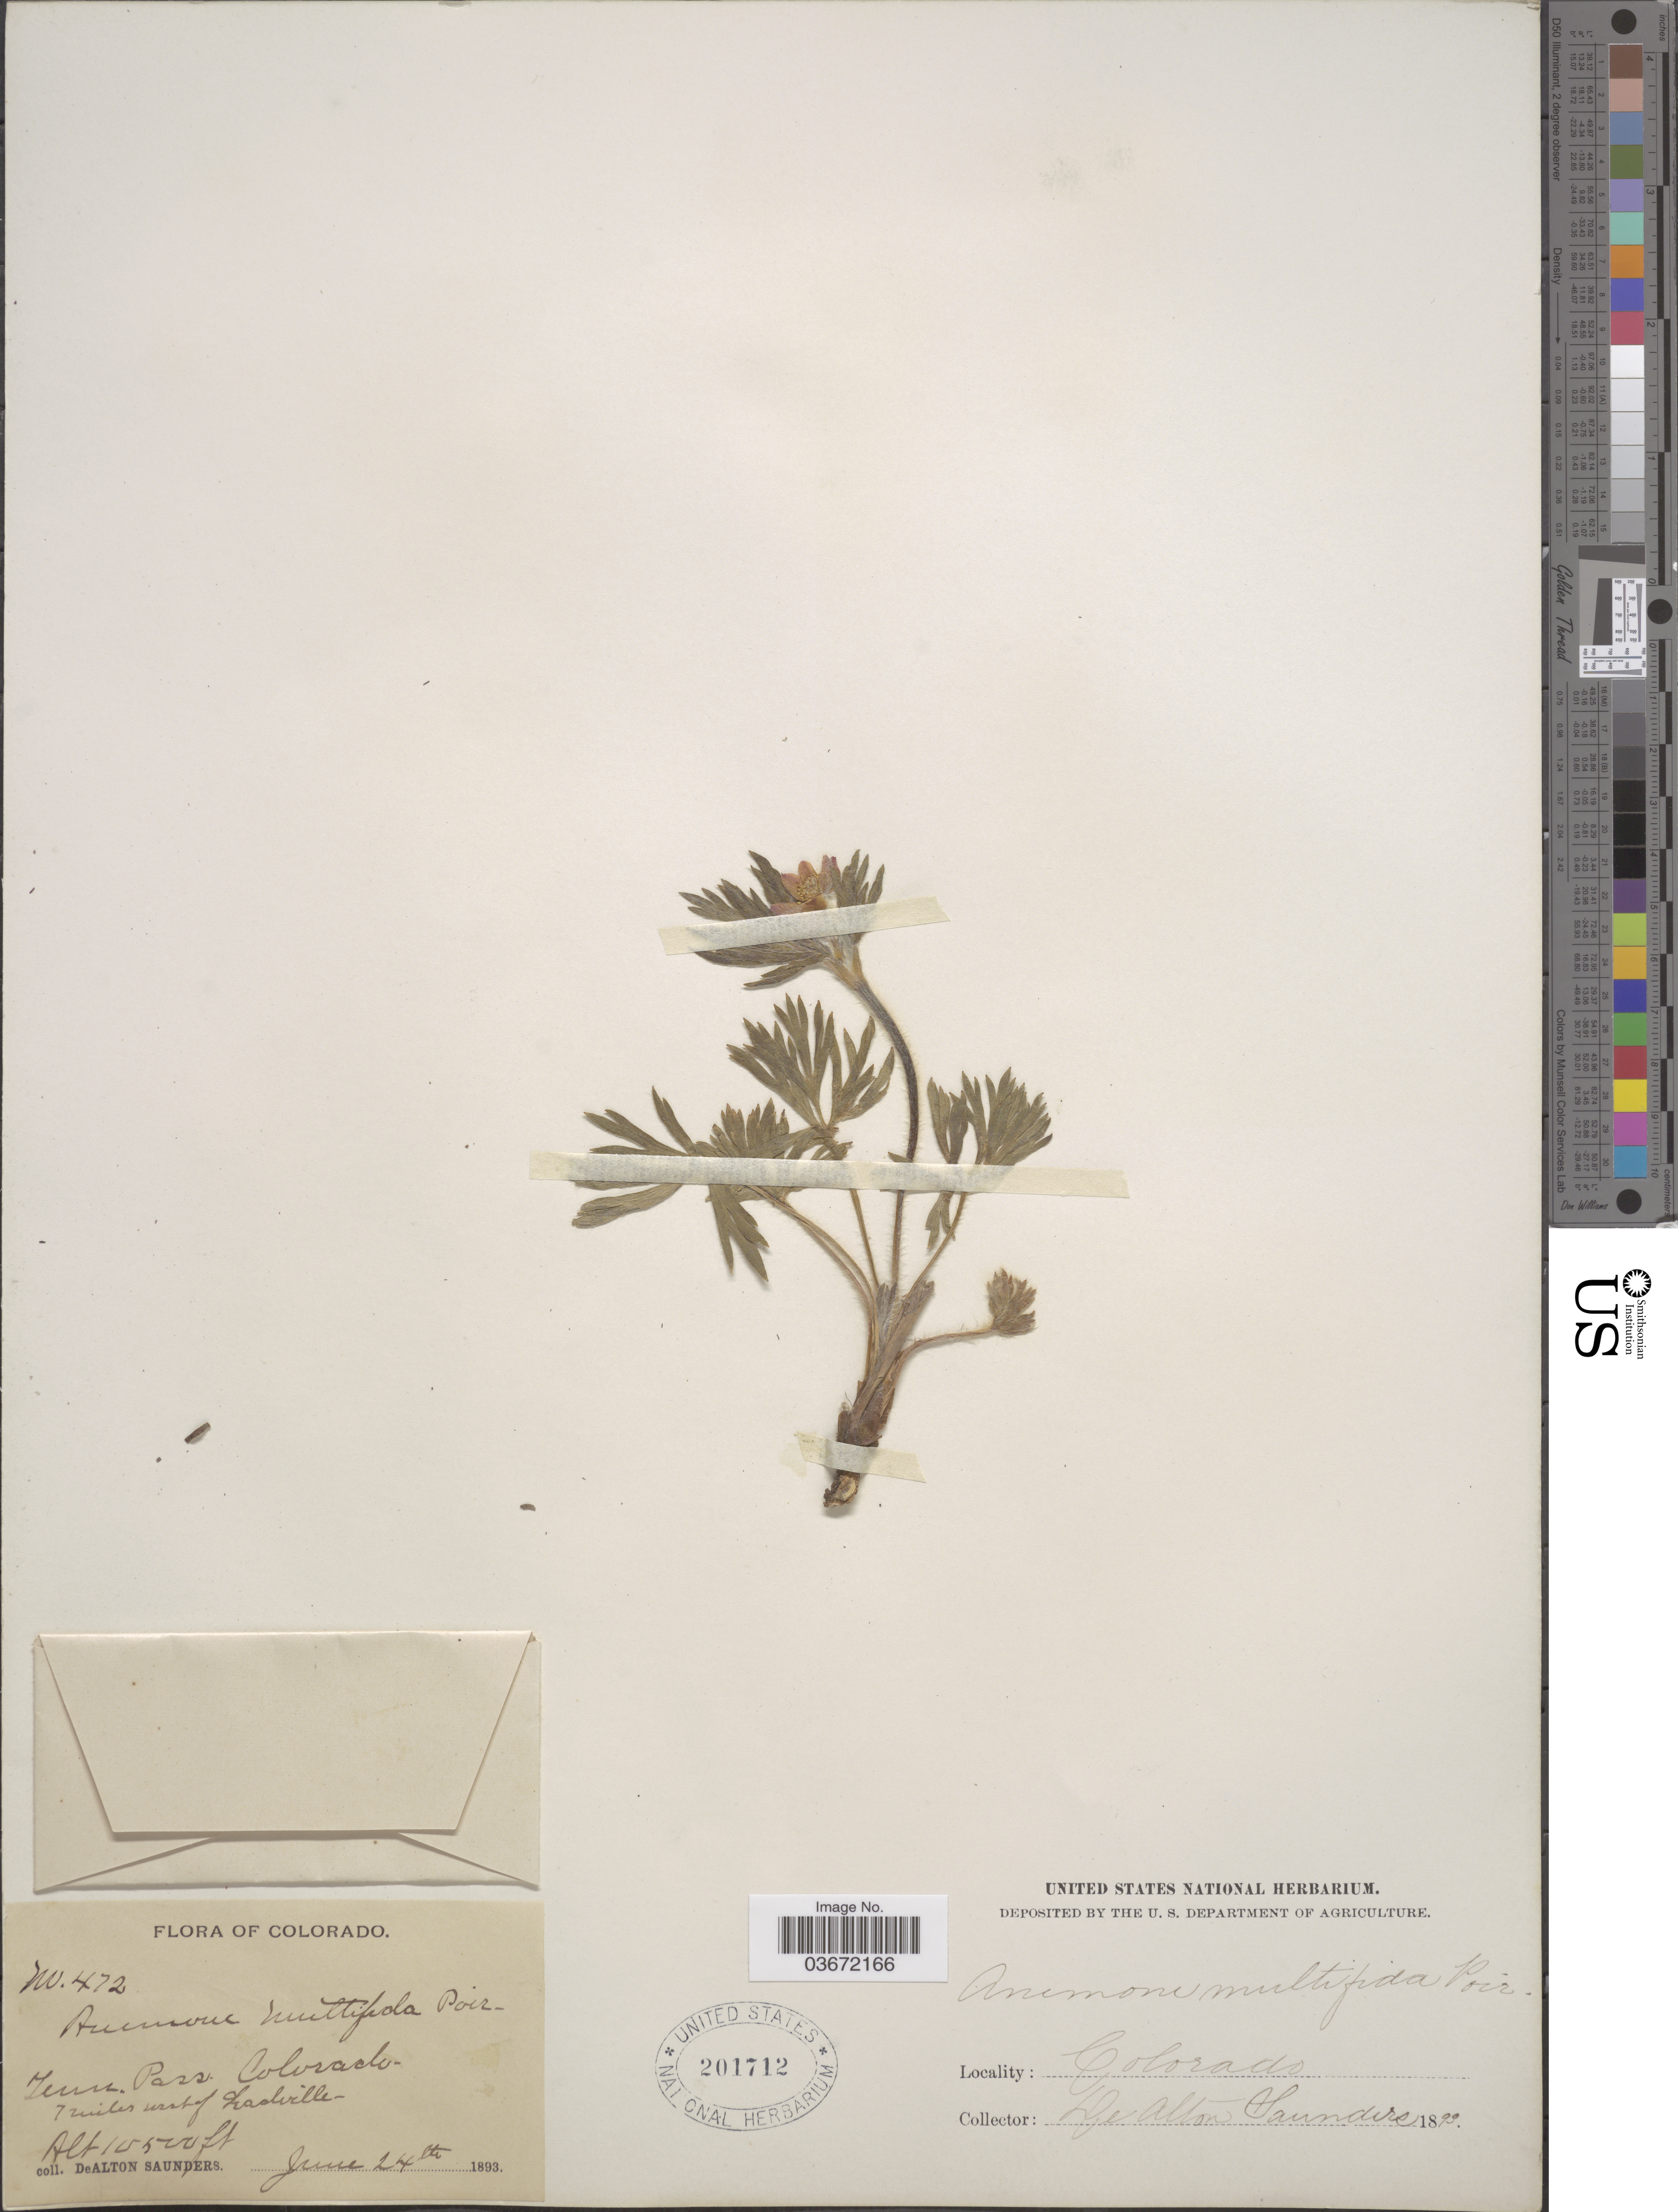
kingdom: Plantae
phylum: Tracheophyta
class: Magnoliopsida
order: Ranunculales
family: Ranunculaceae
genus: Anemone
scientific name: Anemone multifida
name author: Poir.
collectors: D. A. Saunders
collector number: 472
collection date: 1893-06-24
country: United States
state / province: Colorado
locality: Tenn. Pass. 7 miles west of Leadville.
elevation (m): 3200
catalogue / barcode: US 201712